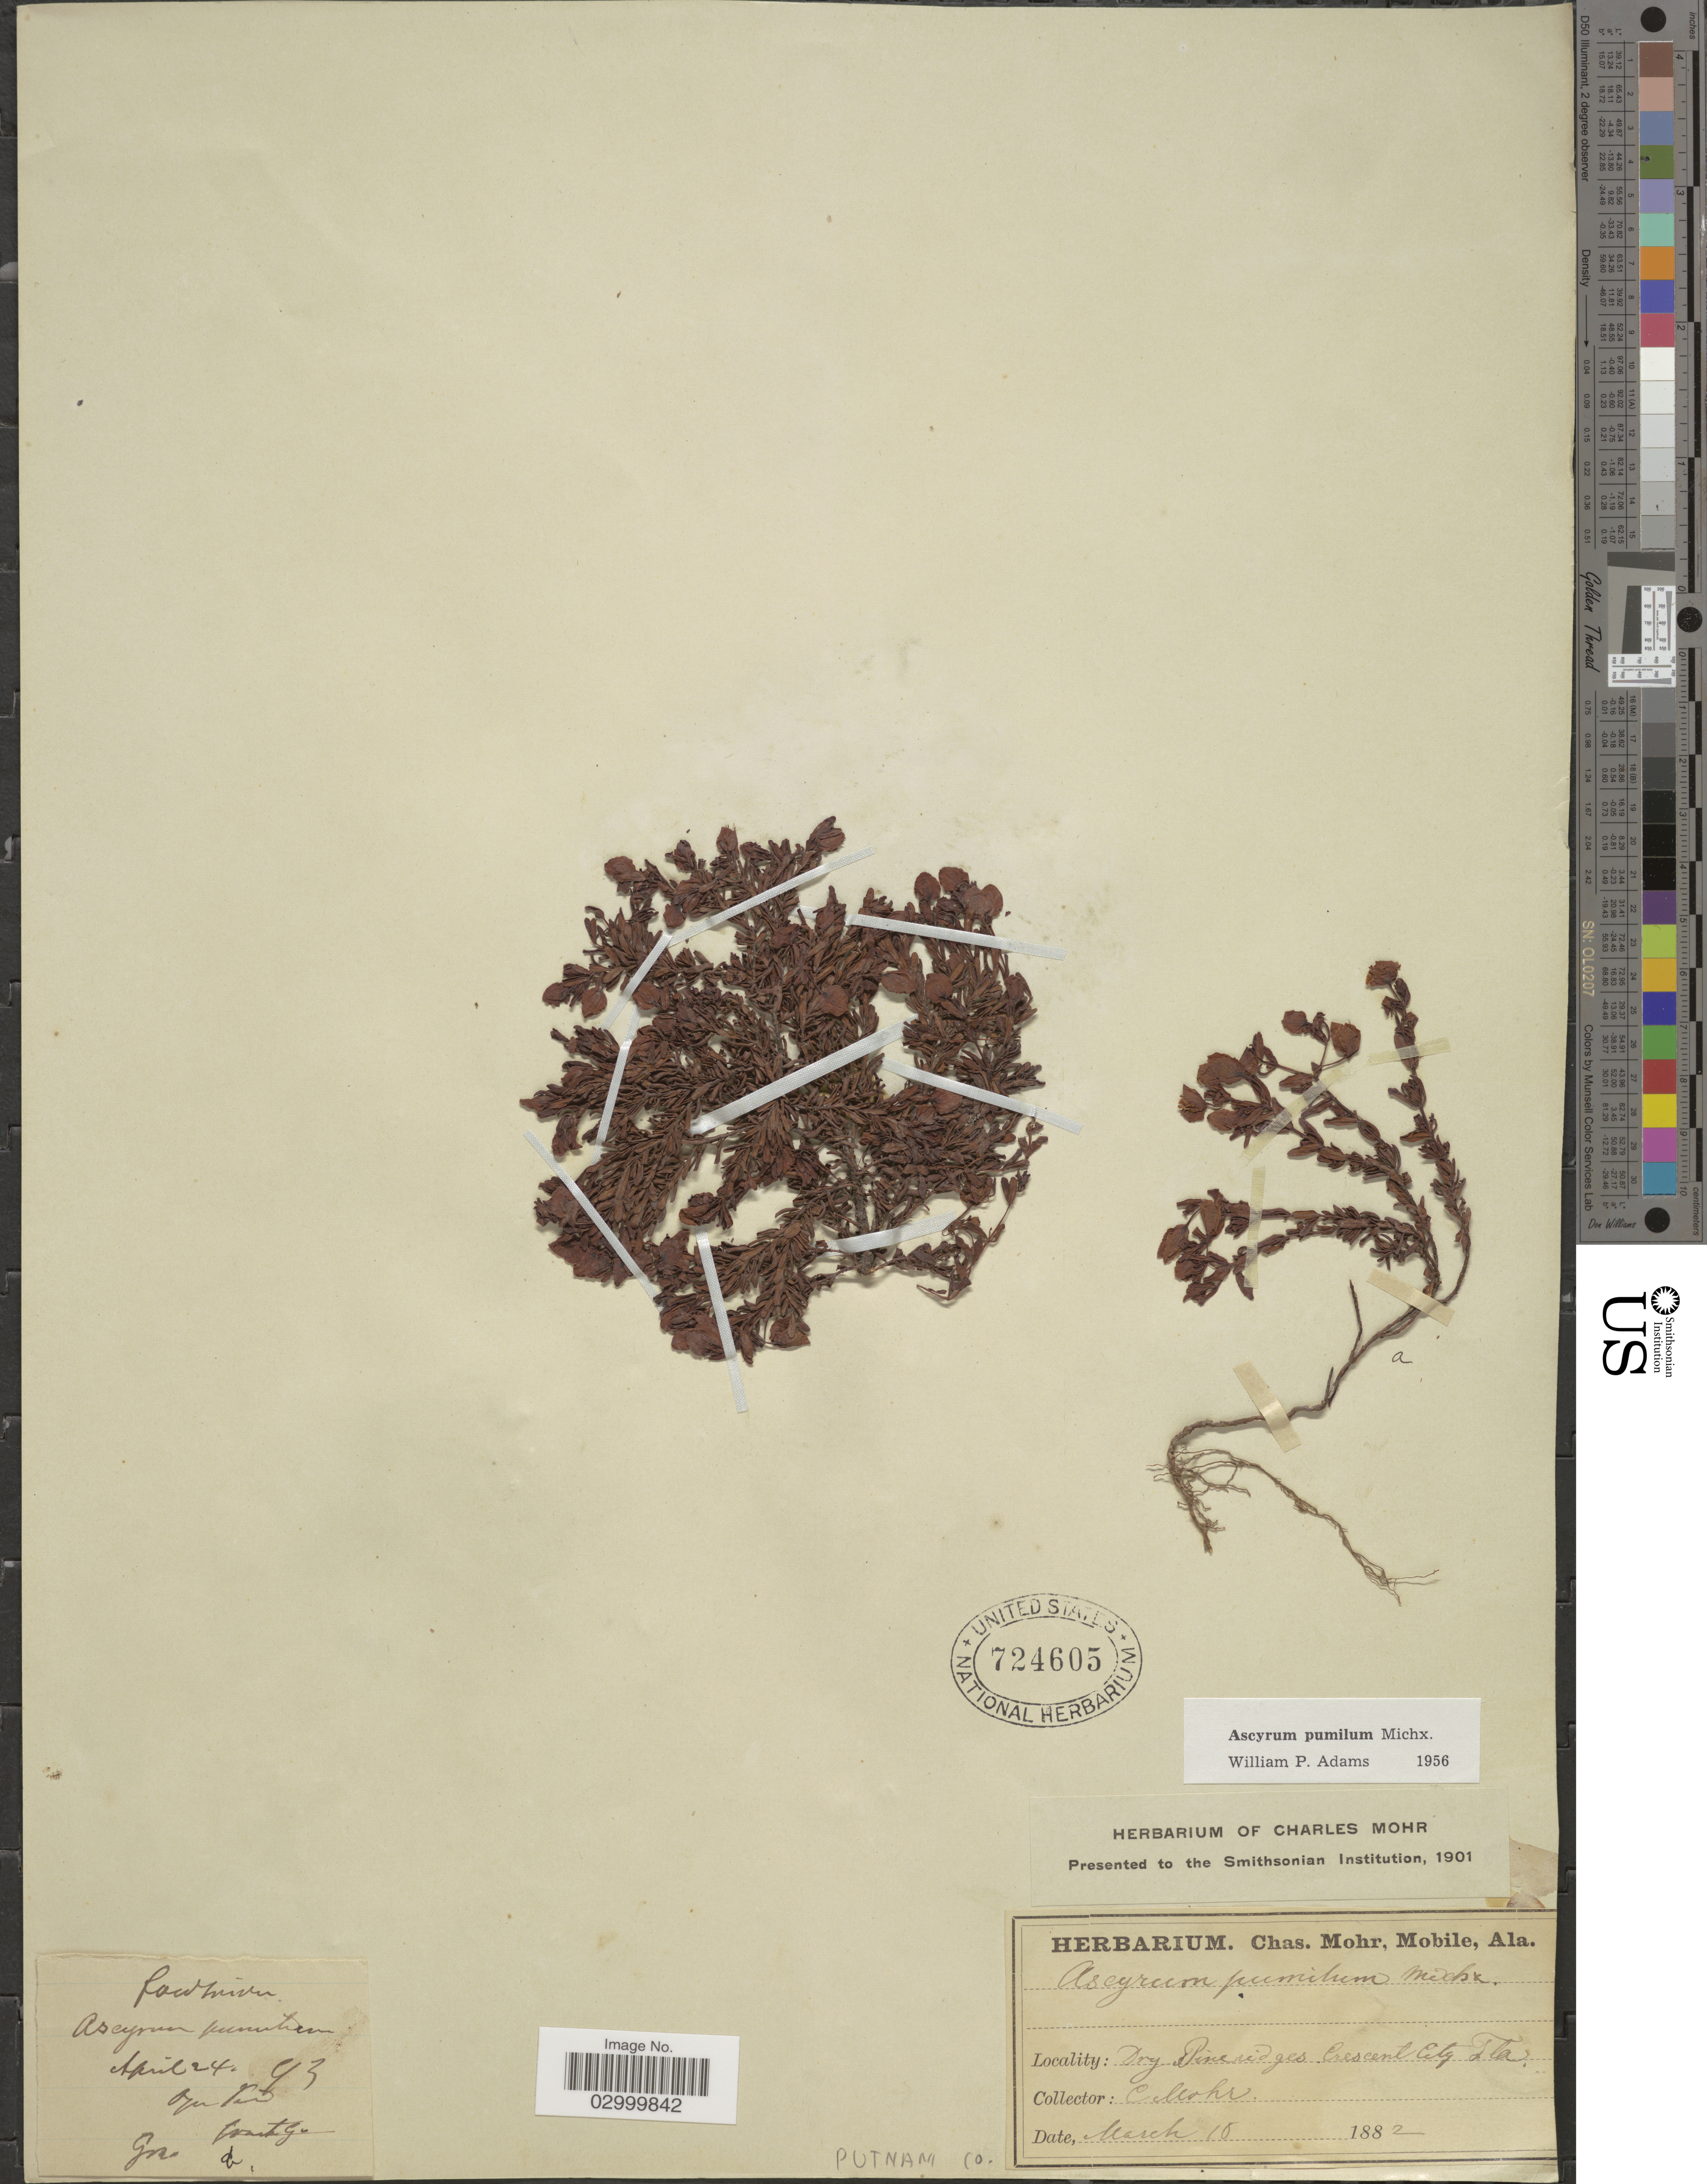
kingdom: Plantae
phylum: Tracheophyta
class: Magnoliopsida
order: Malpighiales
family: Hypericaceae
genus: Hypericum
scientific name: Hypericum suffructicosum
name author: W.P. Adams & N. Robson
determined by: Strong, Mark T., (BOT), Smithsonian Institution - National Museum of Natural History (UNITED STATES)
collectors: C. T. Mohr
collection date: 1882-03-18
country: United States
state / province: Florida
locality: Dry Pine ridges Crescent City, Fla. Putnam Co.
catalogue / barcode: US 724605